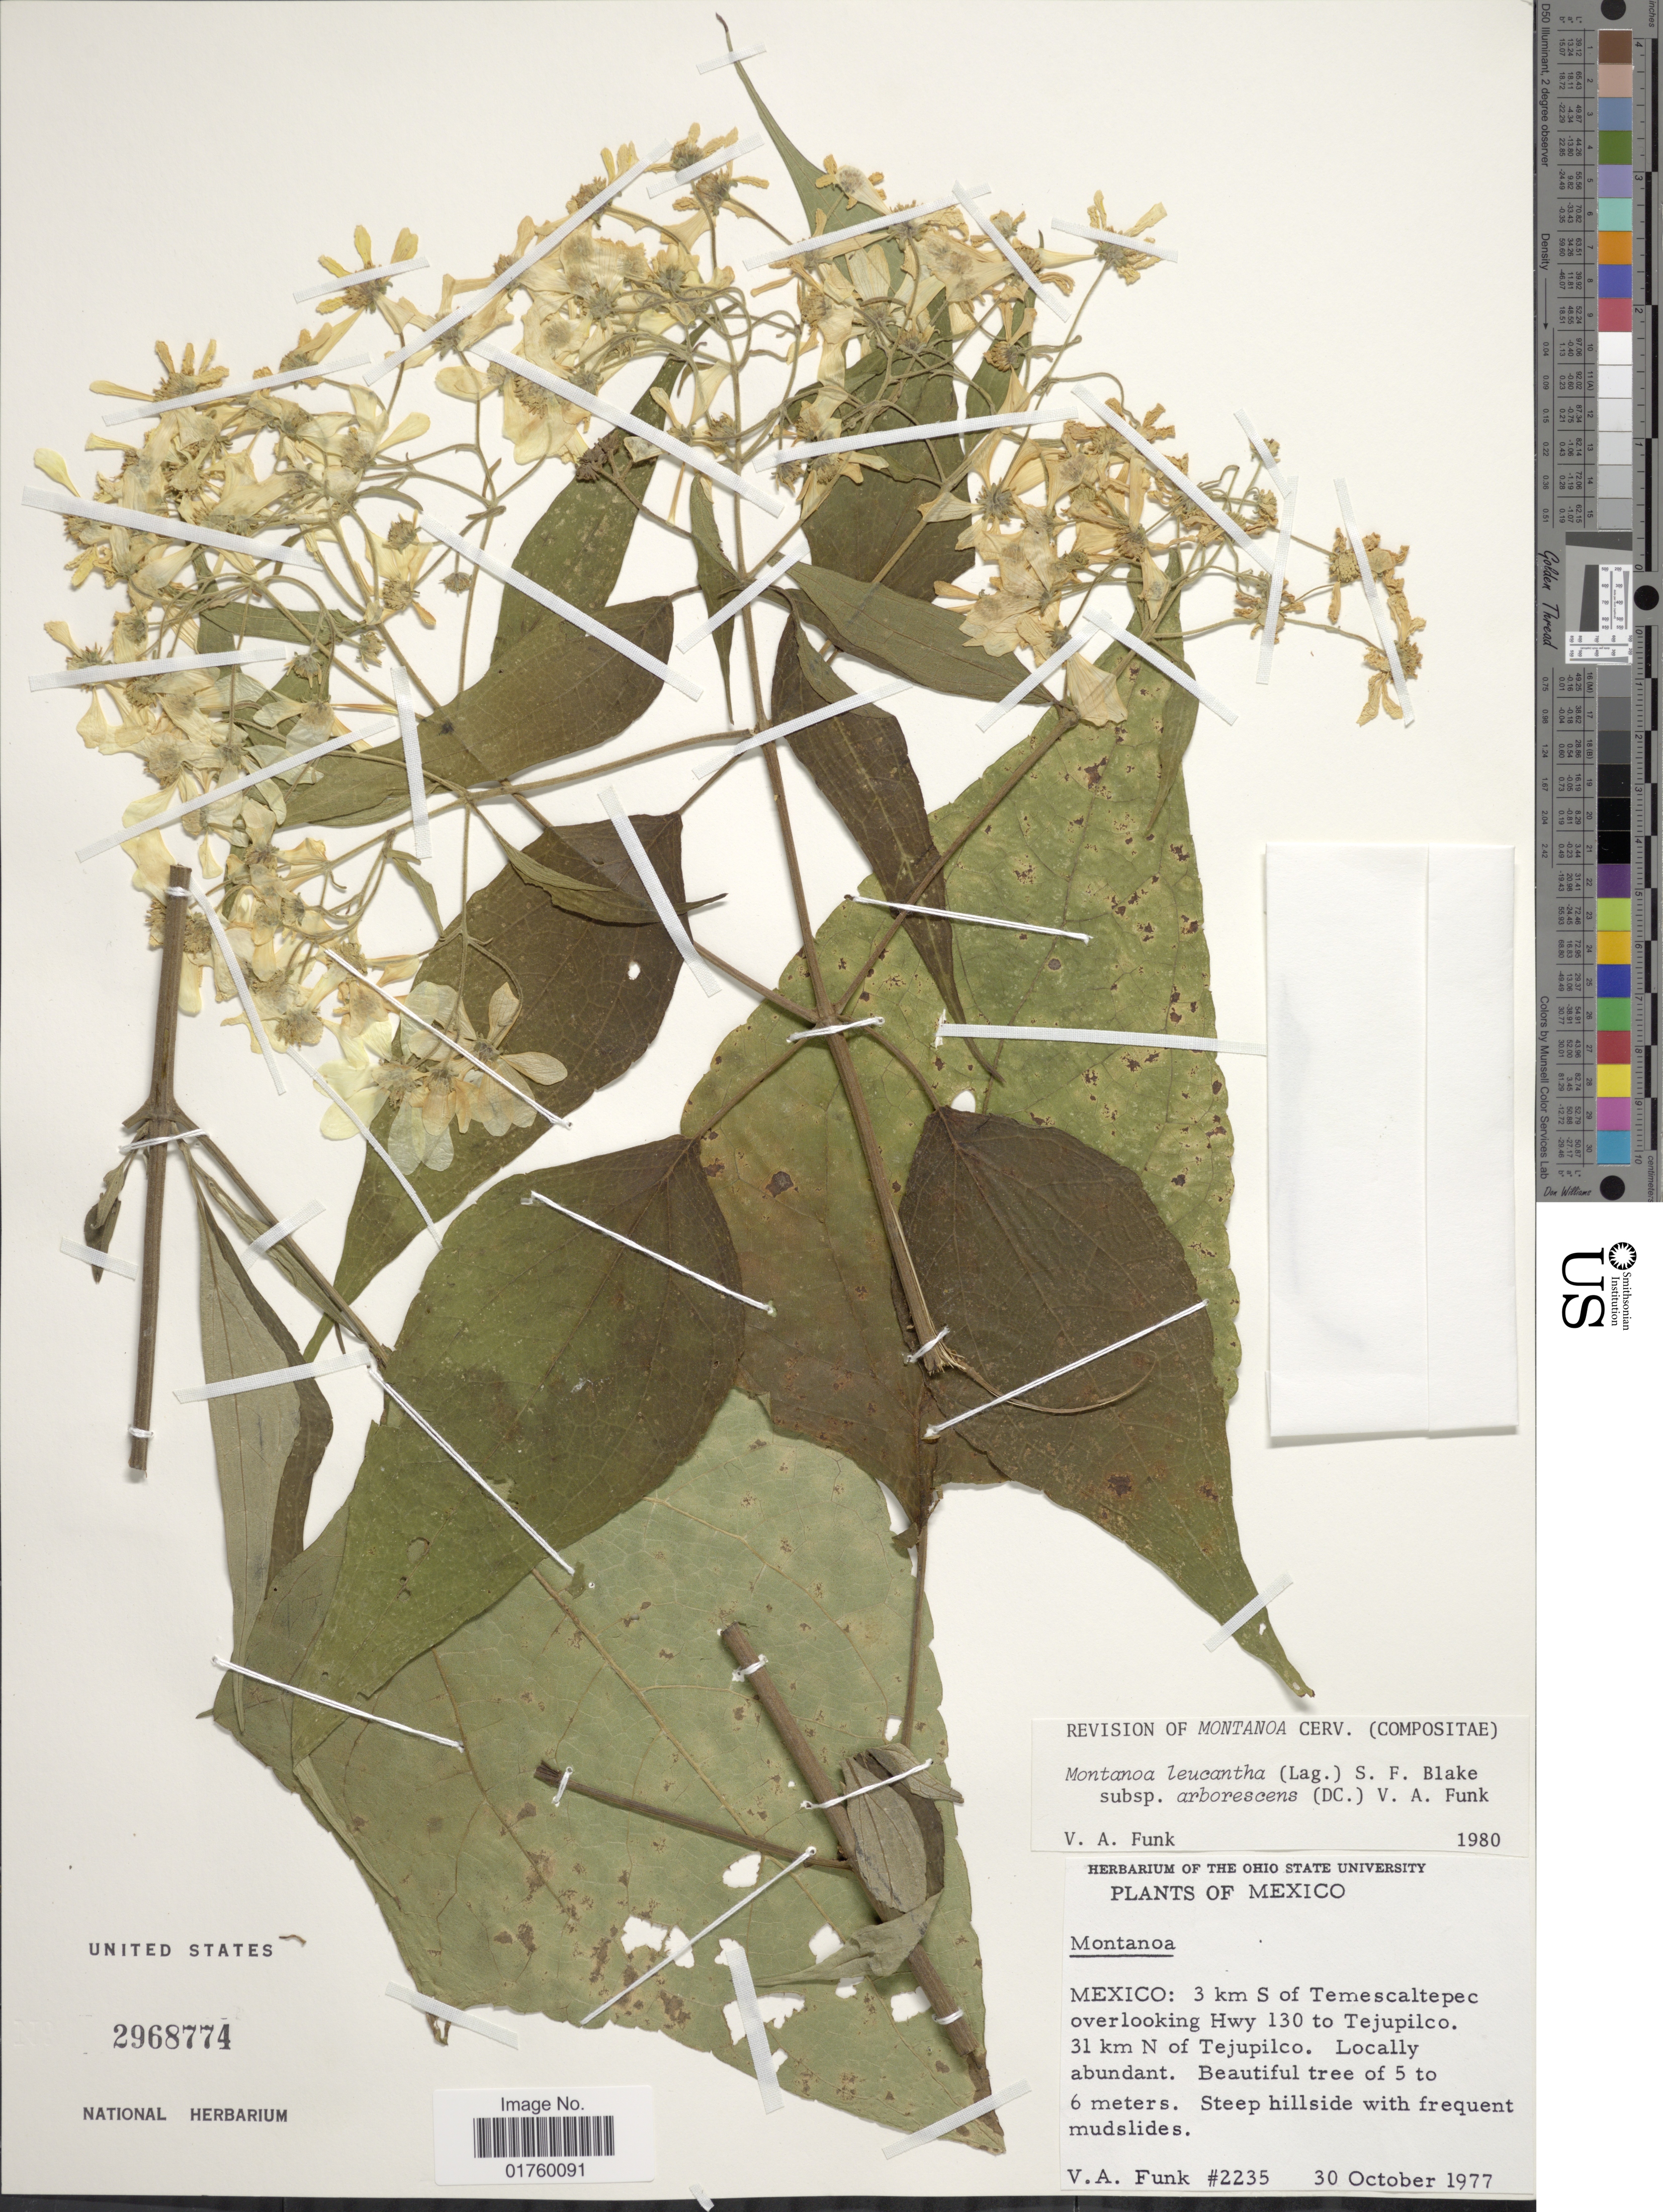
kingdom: Plantae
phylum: Tracheophyta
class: Magnoliopsida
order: Asterales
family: Asteraceae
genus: Montanoa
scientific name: Montanoa leucantha subsp. arborescens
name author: (DC.) V.A. Funk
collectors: V. Funk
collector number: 2235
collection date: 1977-10-30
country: Mexico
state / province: México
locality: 3 km S of Temascaltepec overlooking Hwy 130 to Tejupilco, 31 km N of Tejupilco.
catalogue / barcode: US 2968774